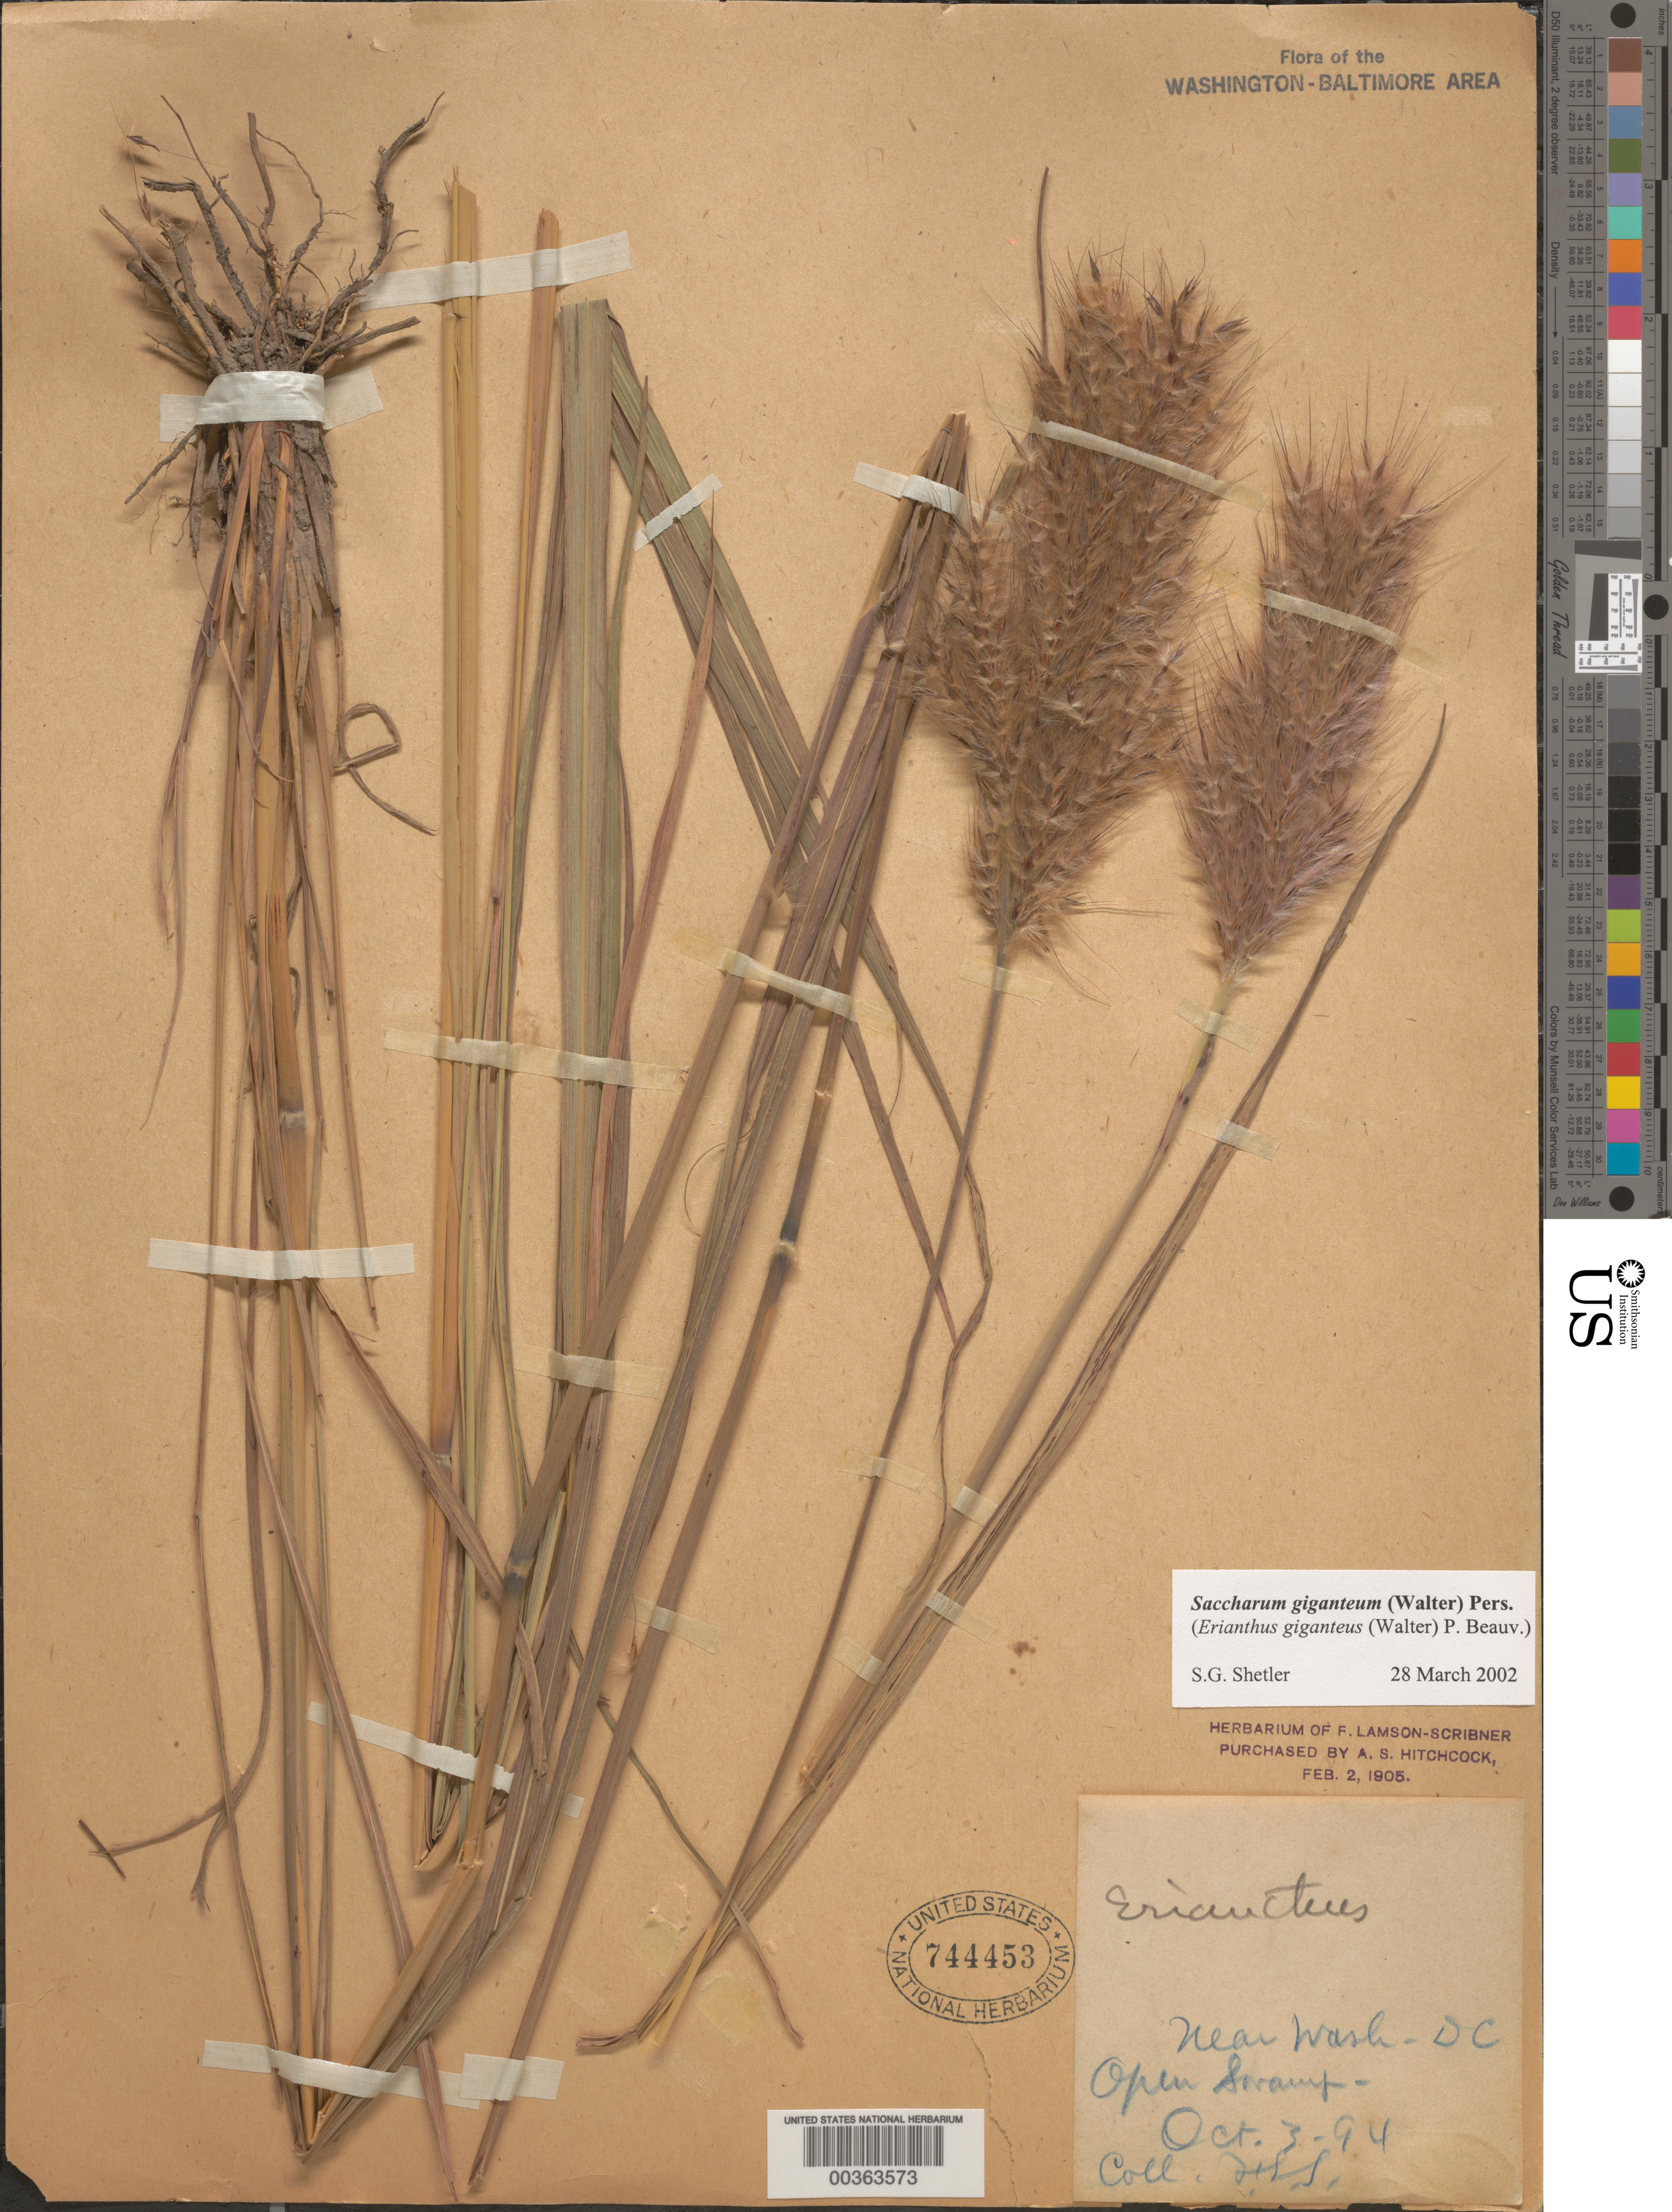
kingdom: Plantae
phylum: Tracheophyta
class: Liliopsida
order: Poales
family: Poaceae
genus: Erianthus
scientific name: Erianthus giganteus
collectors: F. L. Scribner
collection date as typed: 03 Oct 1894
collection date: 1894-10-03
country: United States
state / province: District of Columbia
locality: Washington DC area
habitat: Open swamp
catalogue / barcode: US 744453